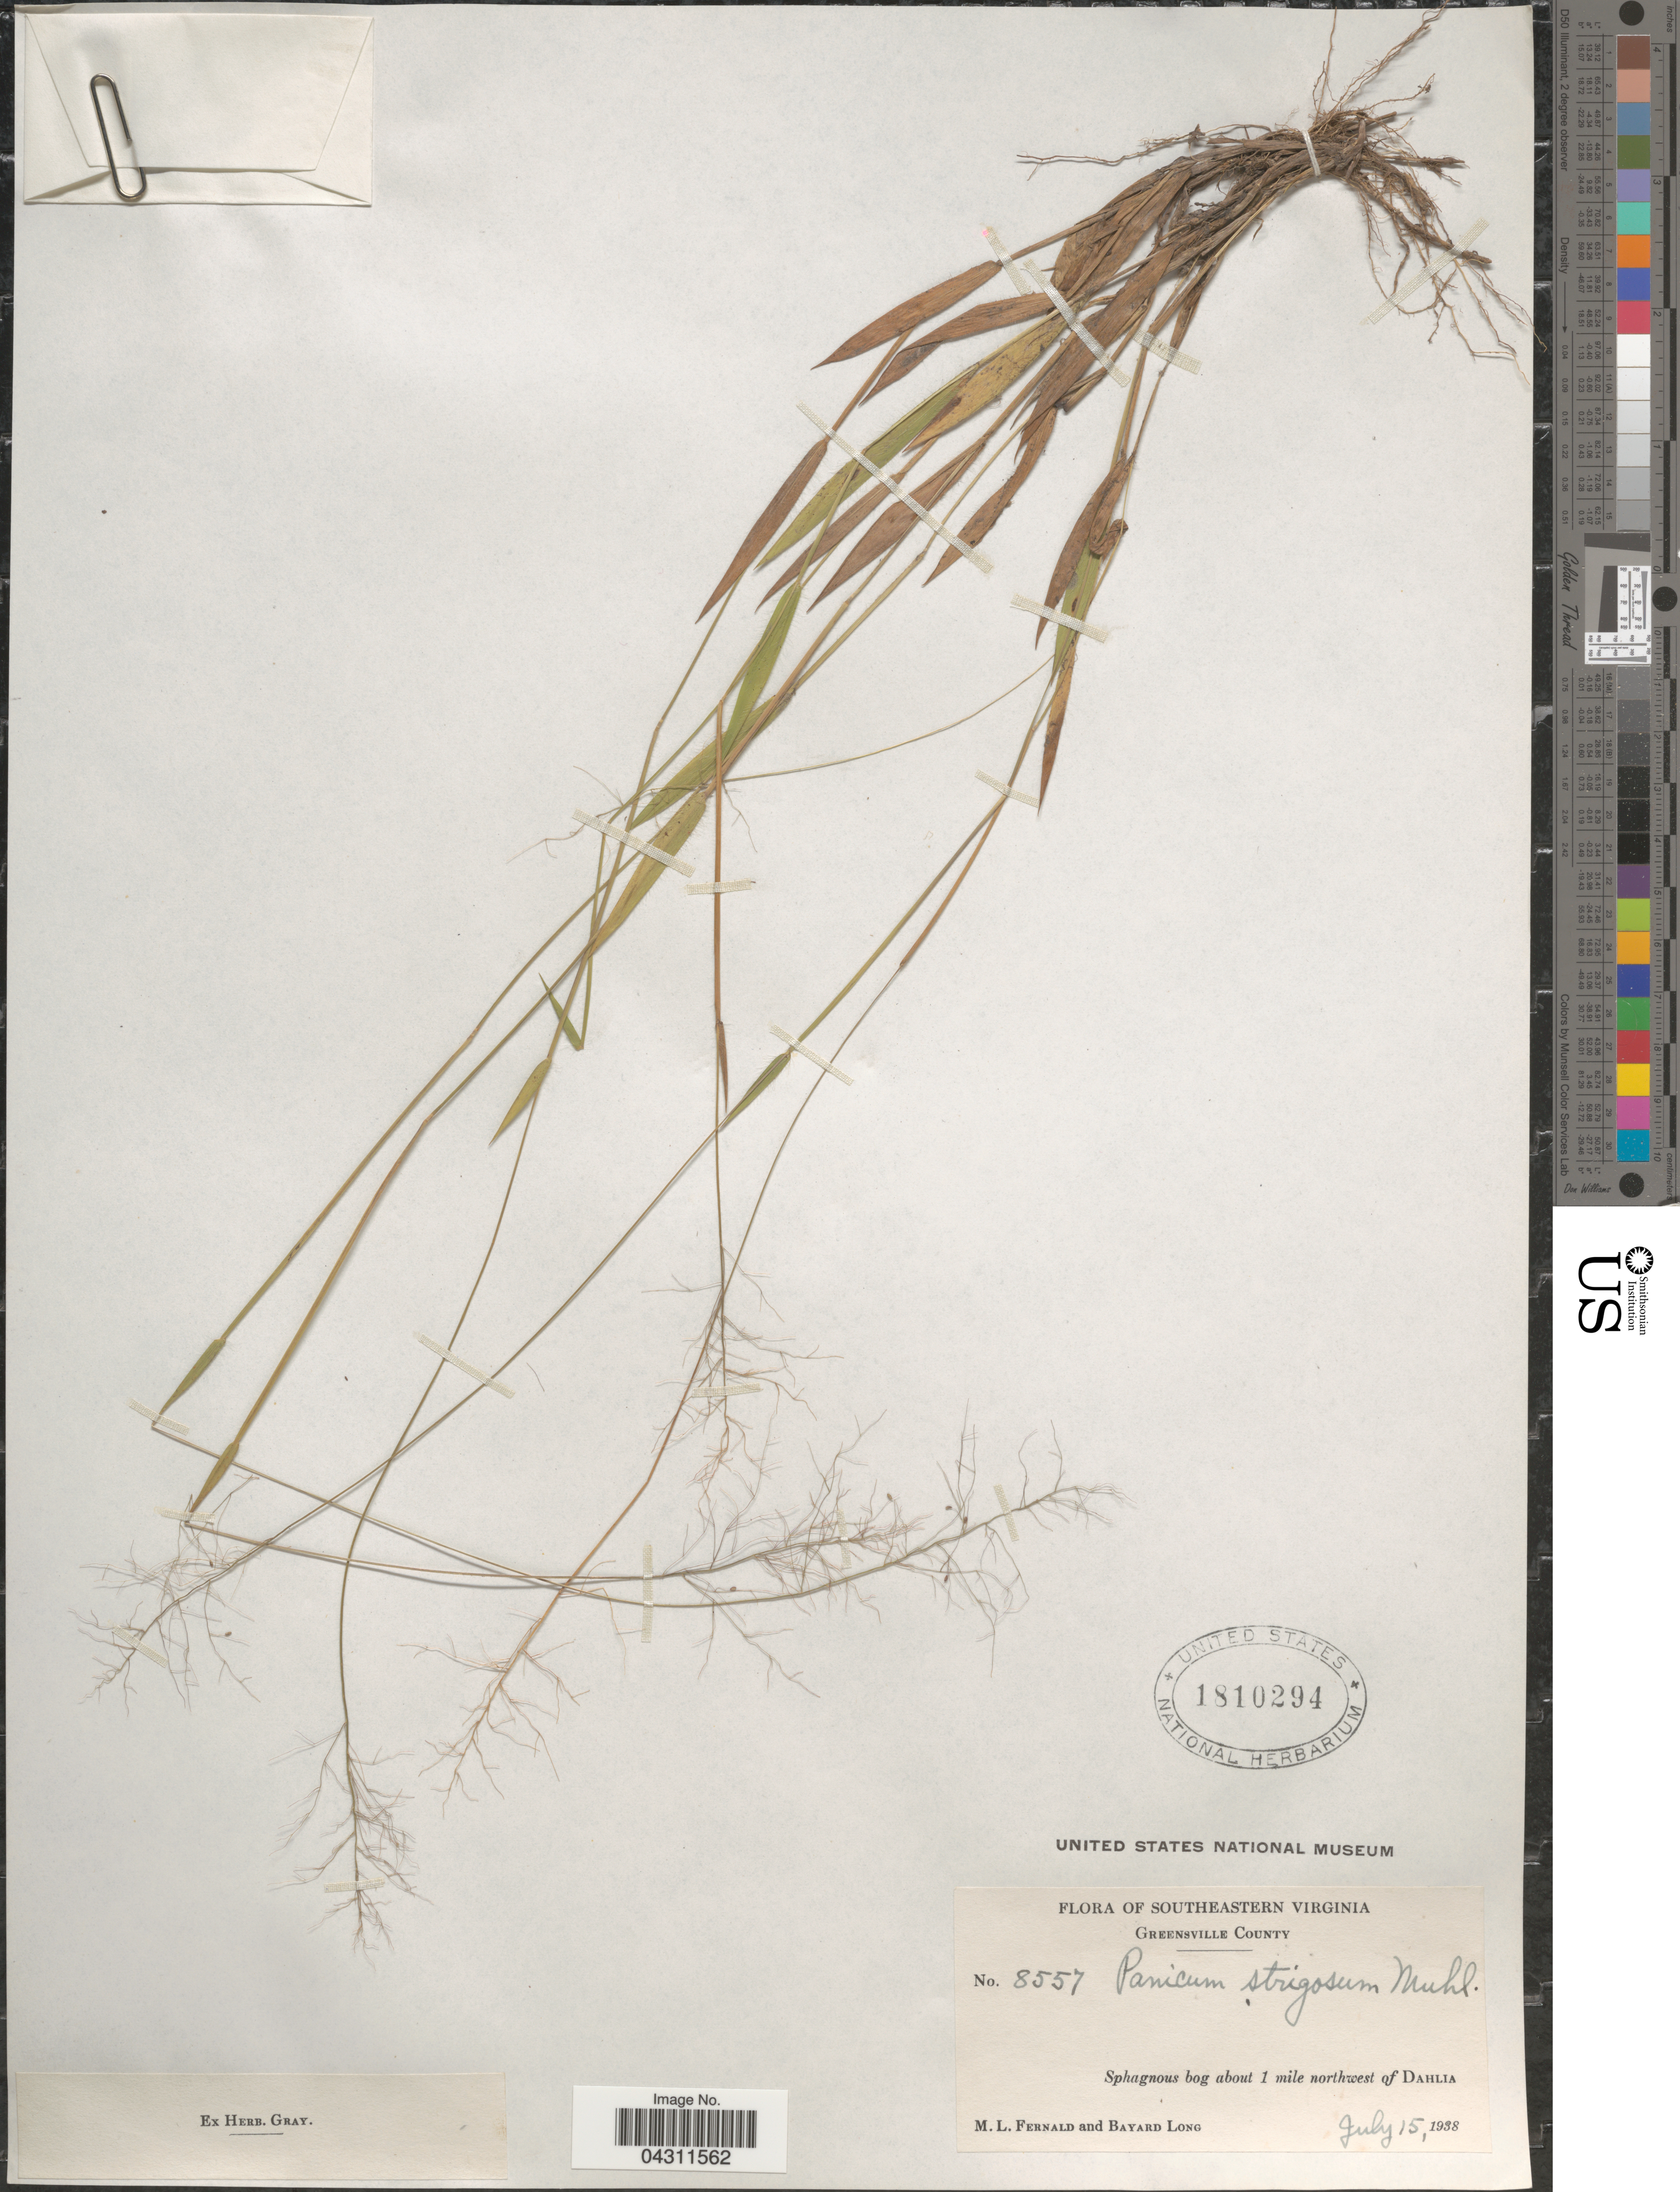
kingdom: Plantae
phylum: Tracheophyta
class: Liliopsida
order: Poales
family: Poaceae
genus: Dichanthelium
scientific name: Dichanthelium strigosum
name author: (Muhl. ex Elliott) Freckmann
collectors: M. L. Fernald & B. Long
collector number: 8557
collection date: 1938-07-15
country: United States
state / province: Virginia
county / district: Greensville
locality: Southeastern Virginia. Greensville County. Sphagnous bag about 1 mile northwest of Dahlia.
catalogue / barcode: US 1810294